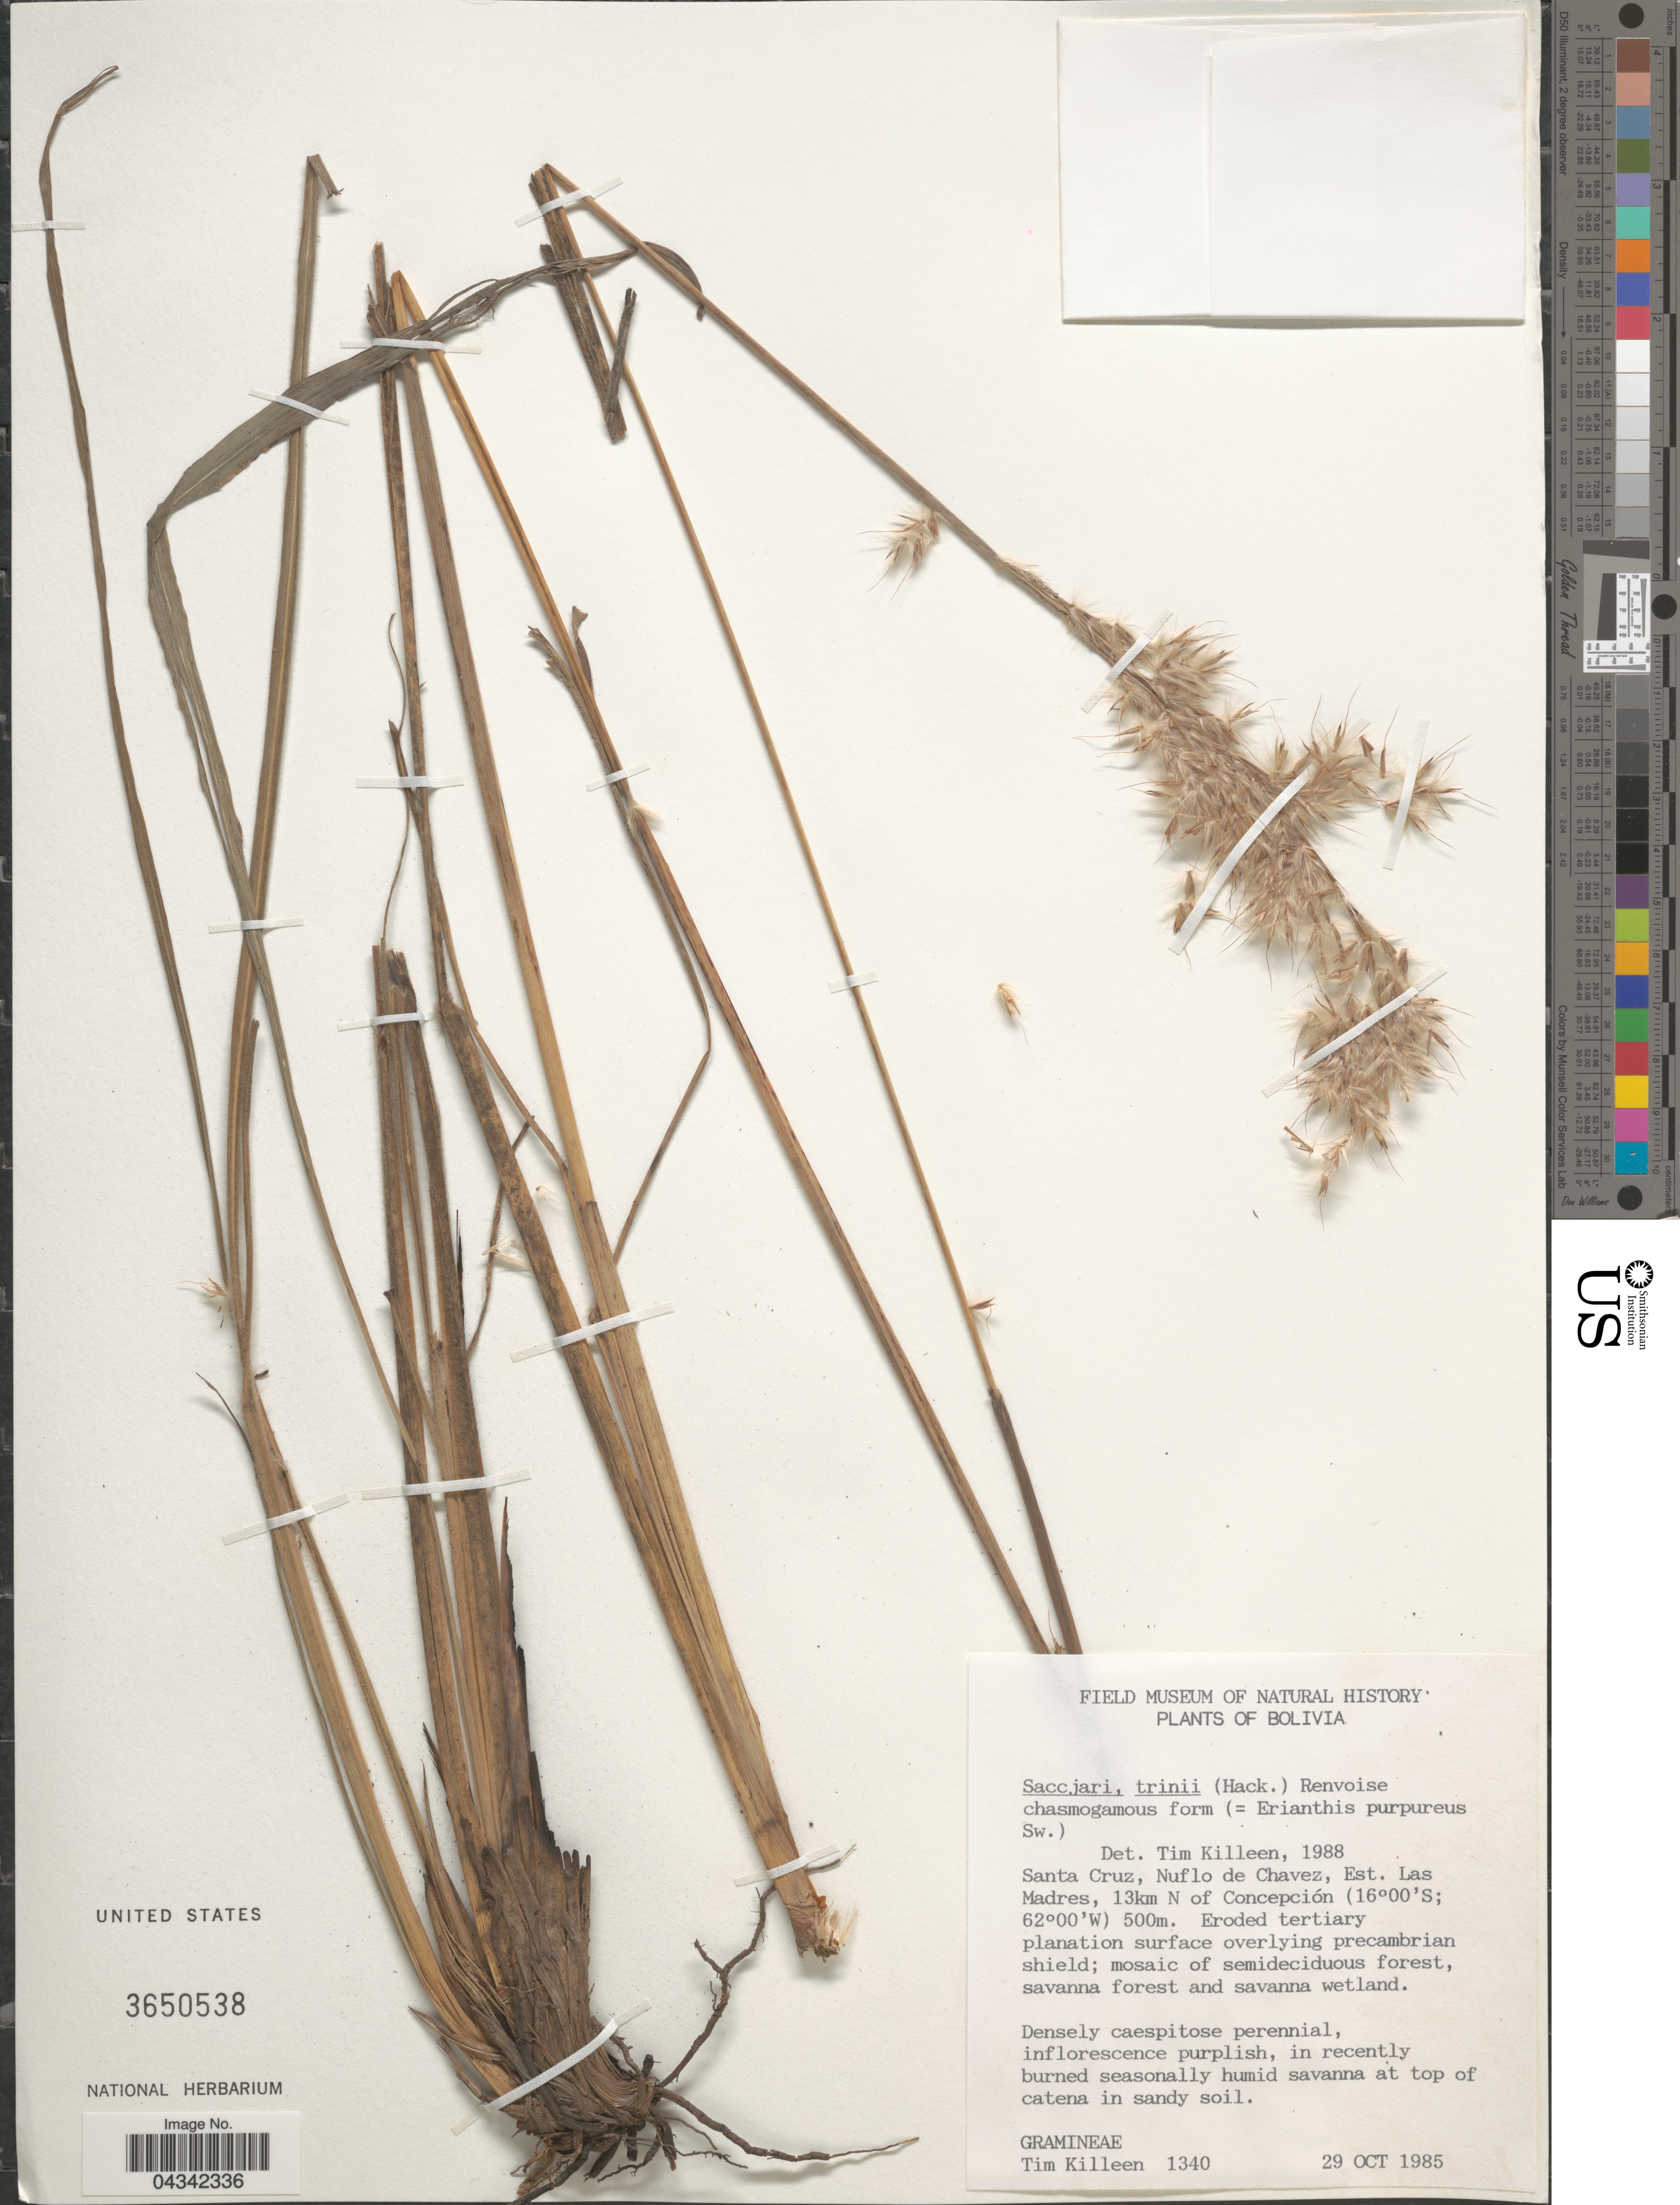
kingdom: Plantae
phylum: Tracheophyta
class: Liliopsida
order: Poales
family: Poaceae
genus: Tripidium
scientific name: Tripidium ravennae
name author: (L.) H. Scholz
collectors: T. J. Killeen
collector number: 1340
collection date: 1985-10-29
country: Bolivia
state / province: Santa Cruz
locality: Nuflo de Chavez, Est. Las Madres, 13km N of Concepción.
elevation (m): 500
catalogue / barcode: US 3650538